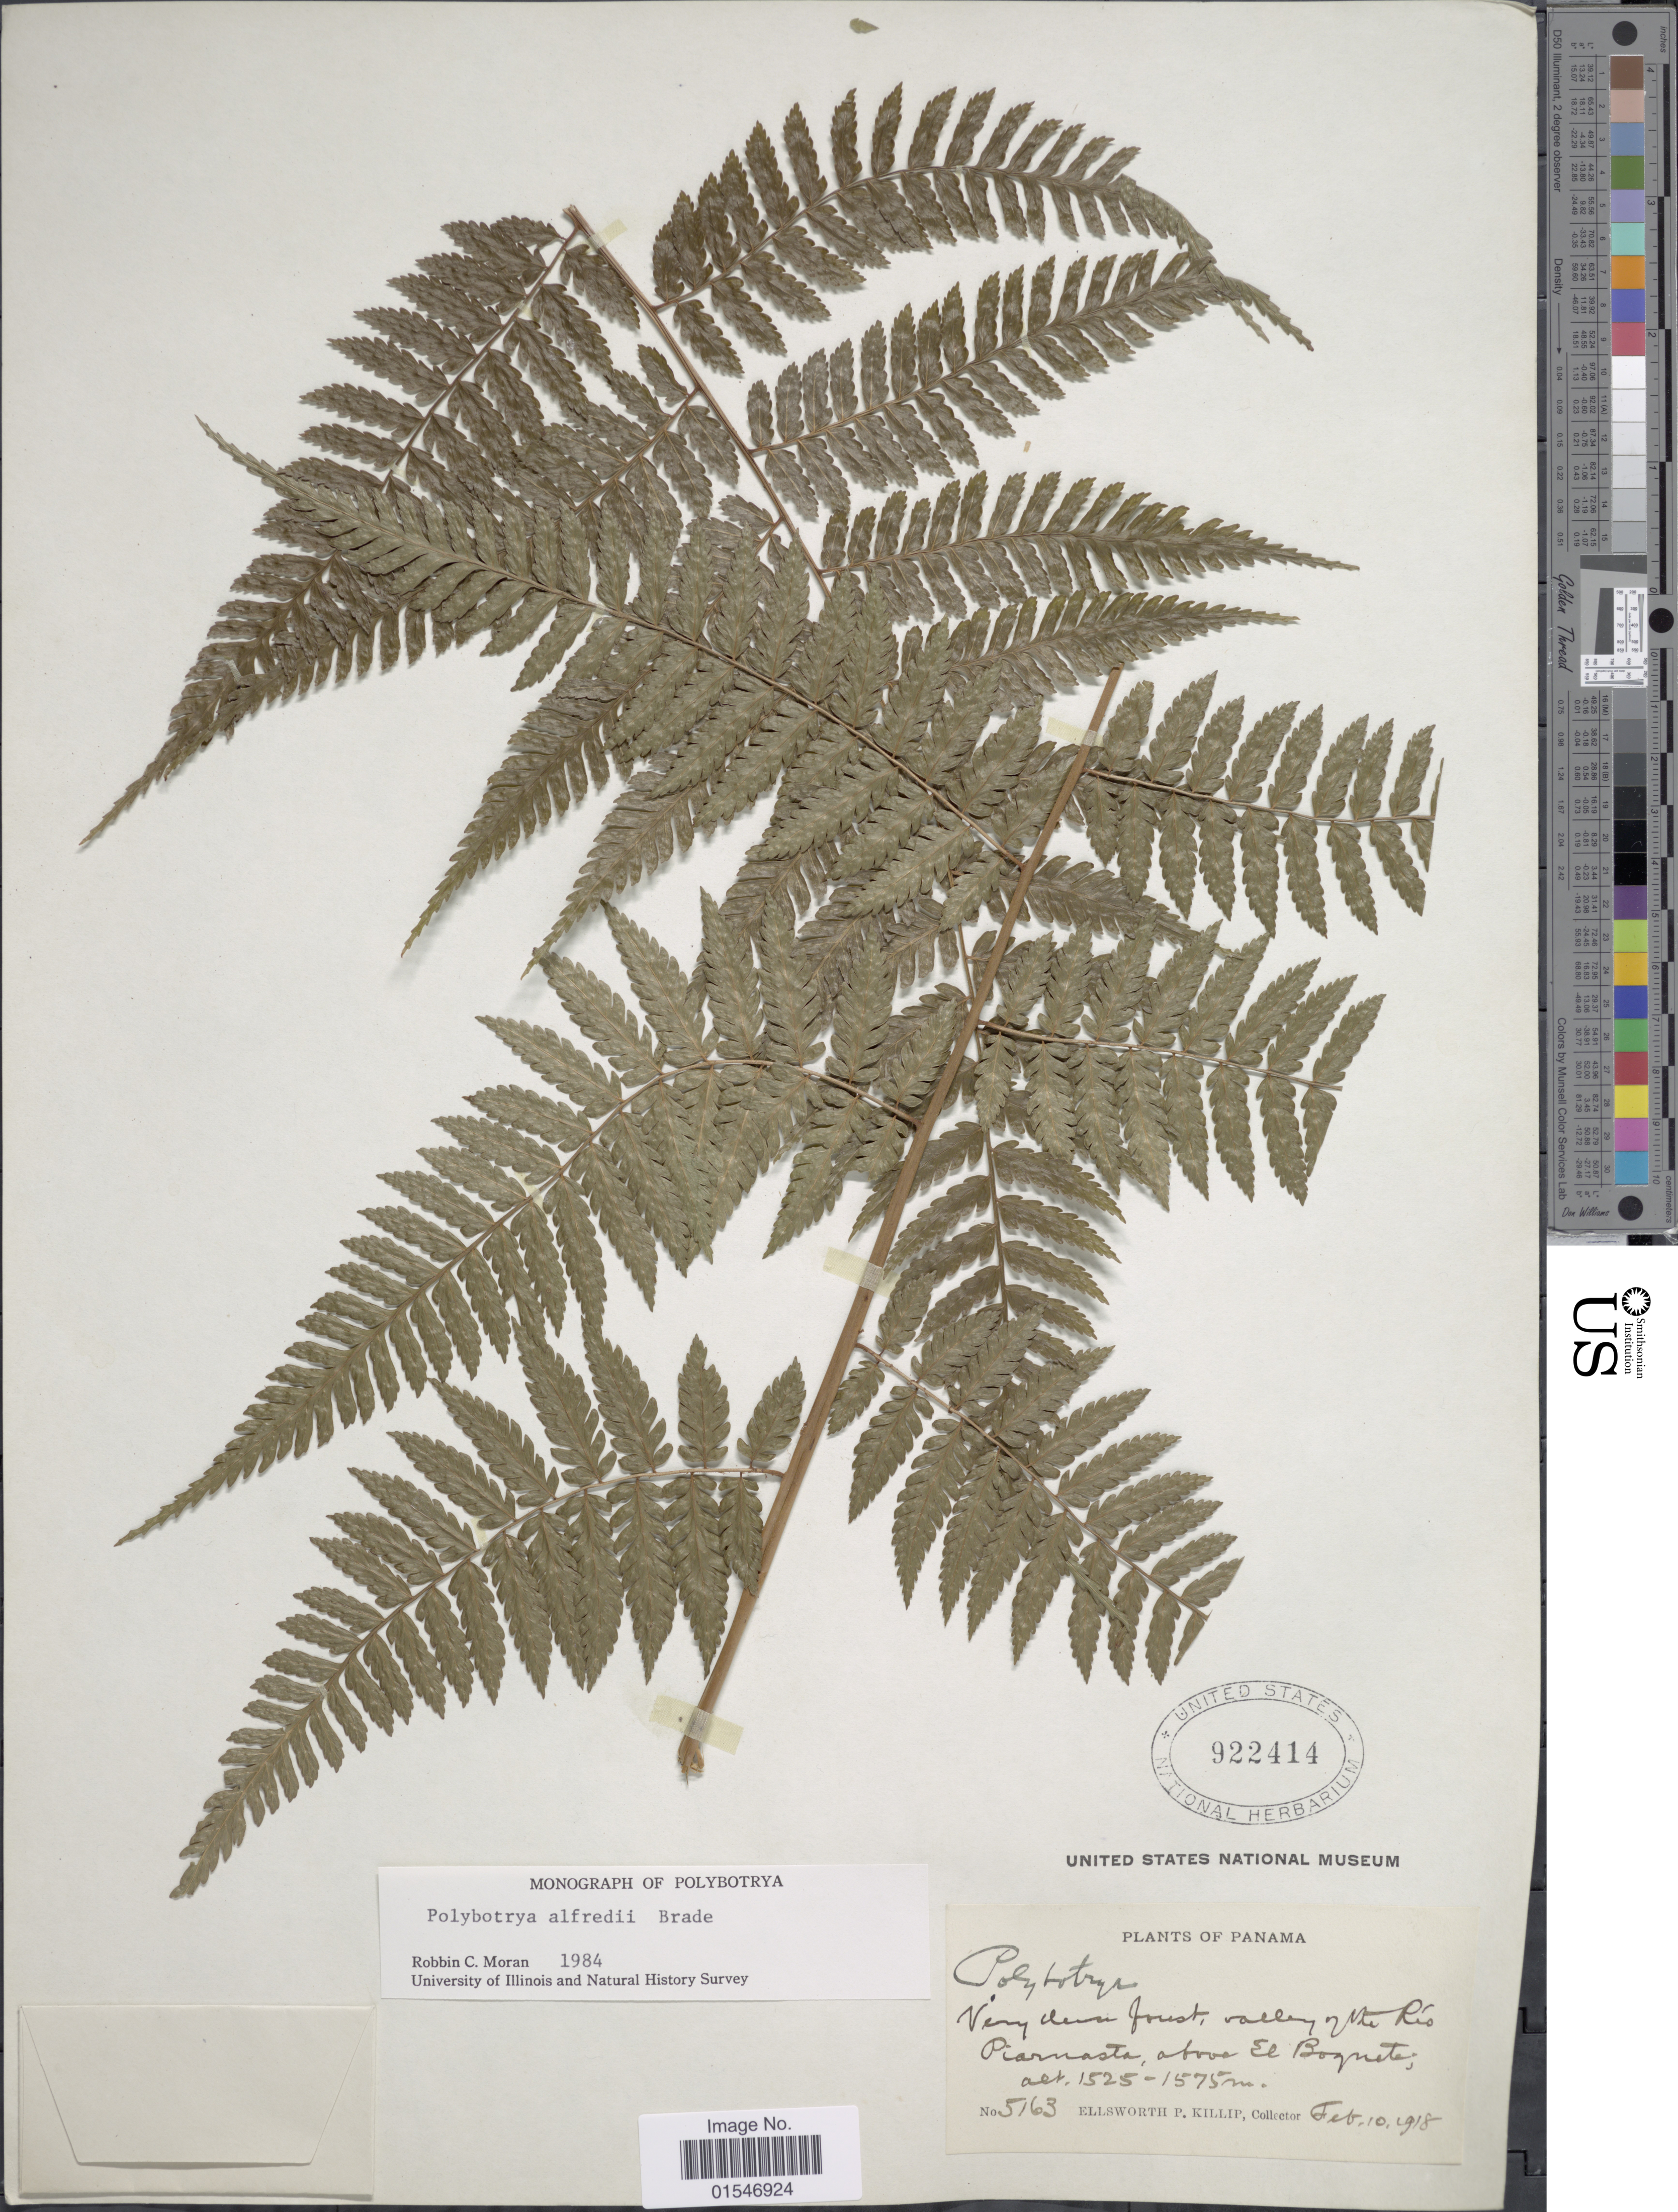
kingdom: Plantae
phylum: Tracheophyta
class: Polypodiopsida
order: Polypodiales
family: Dryopteridaceae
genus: Polybotrya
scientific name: Polybotrya alfredii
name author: Brade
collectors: E. P. Killip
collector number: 5163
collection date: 1918-02-10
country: Panama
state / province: Chiriqui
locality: Valley of Rio Piarnasta, above El Boquete.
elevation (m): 1525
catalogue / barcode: US 922414